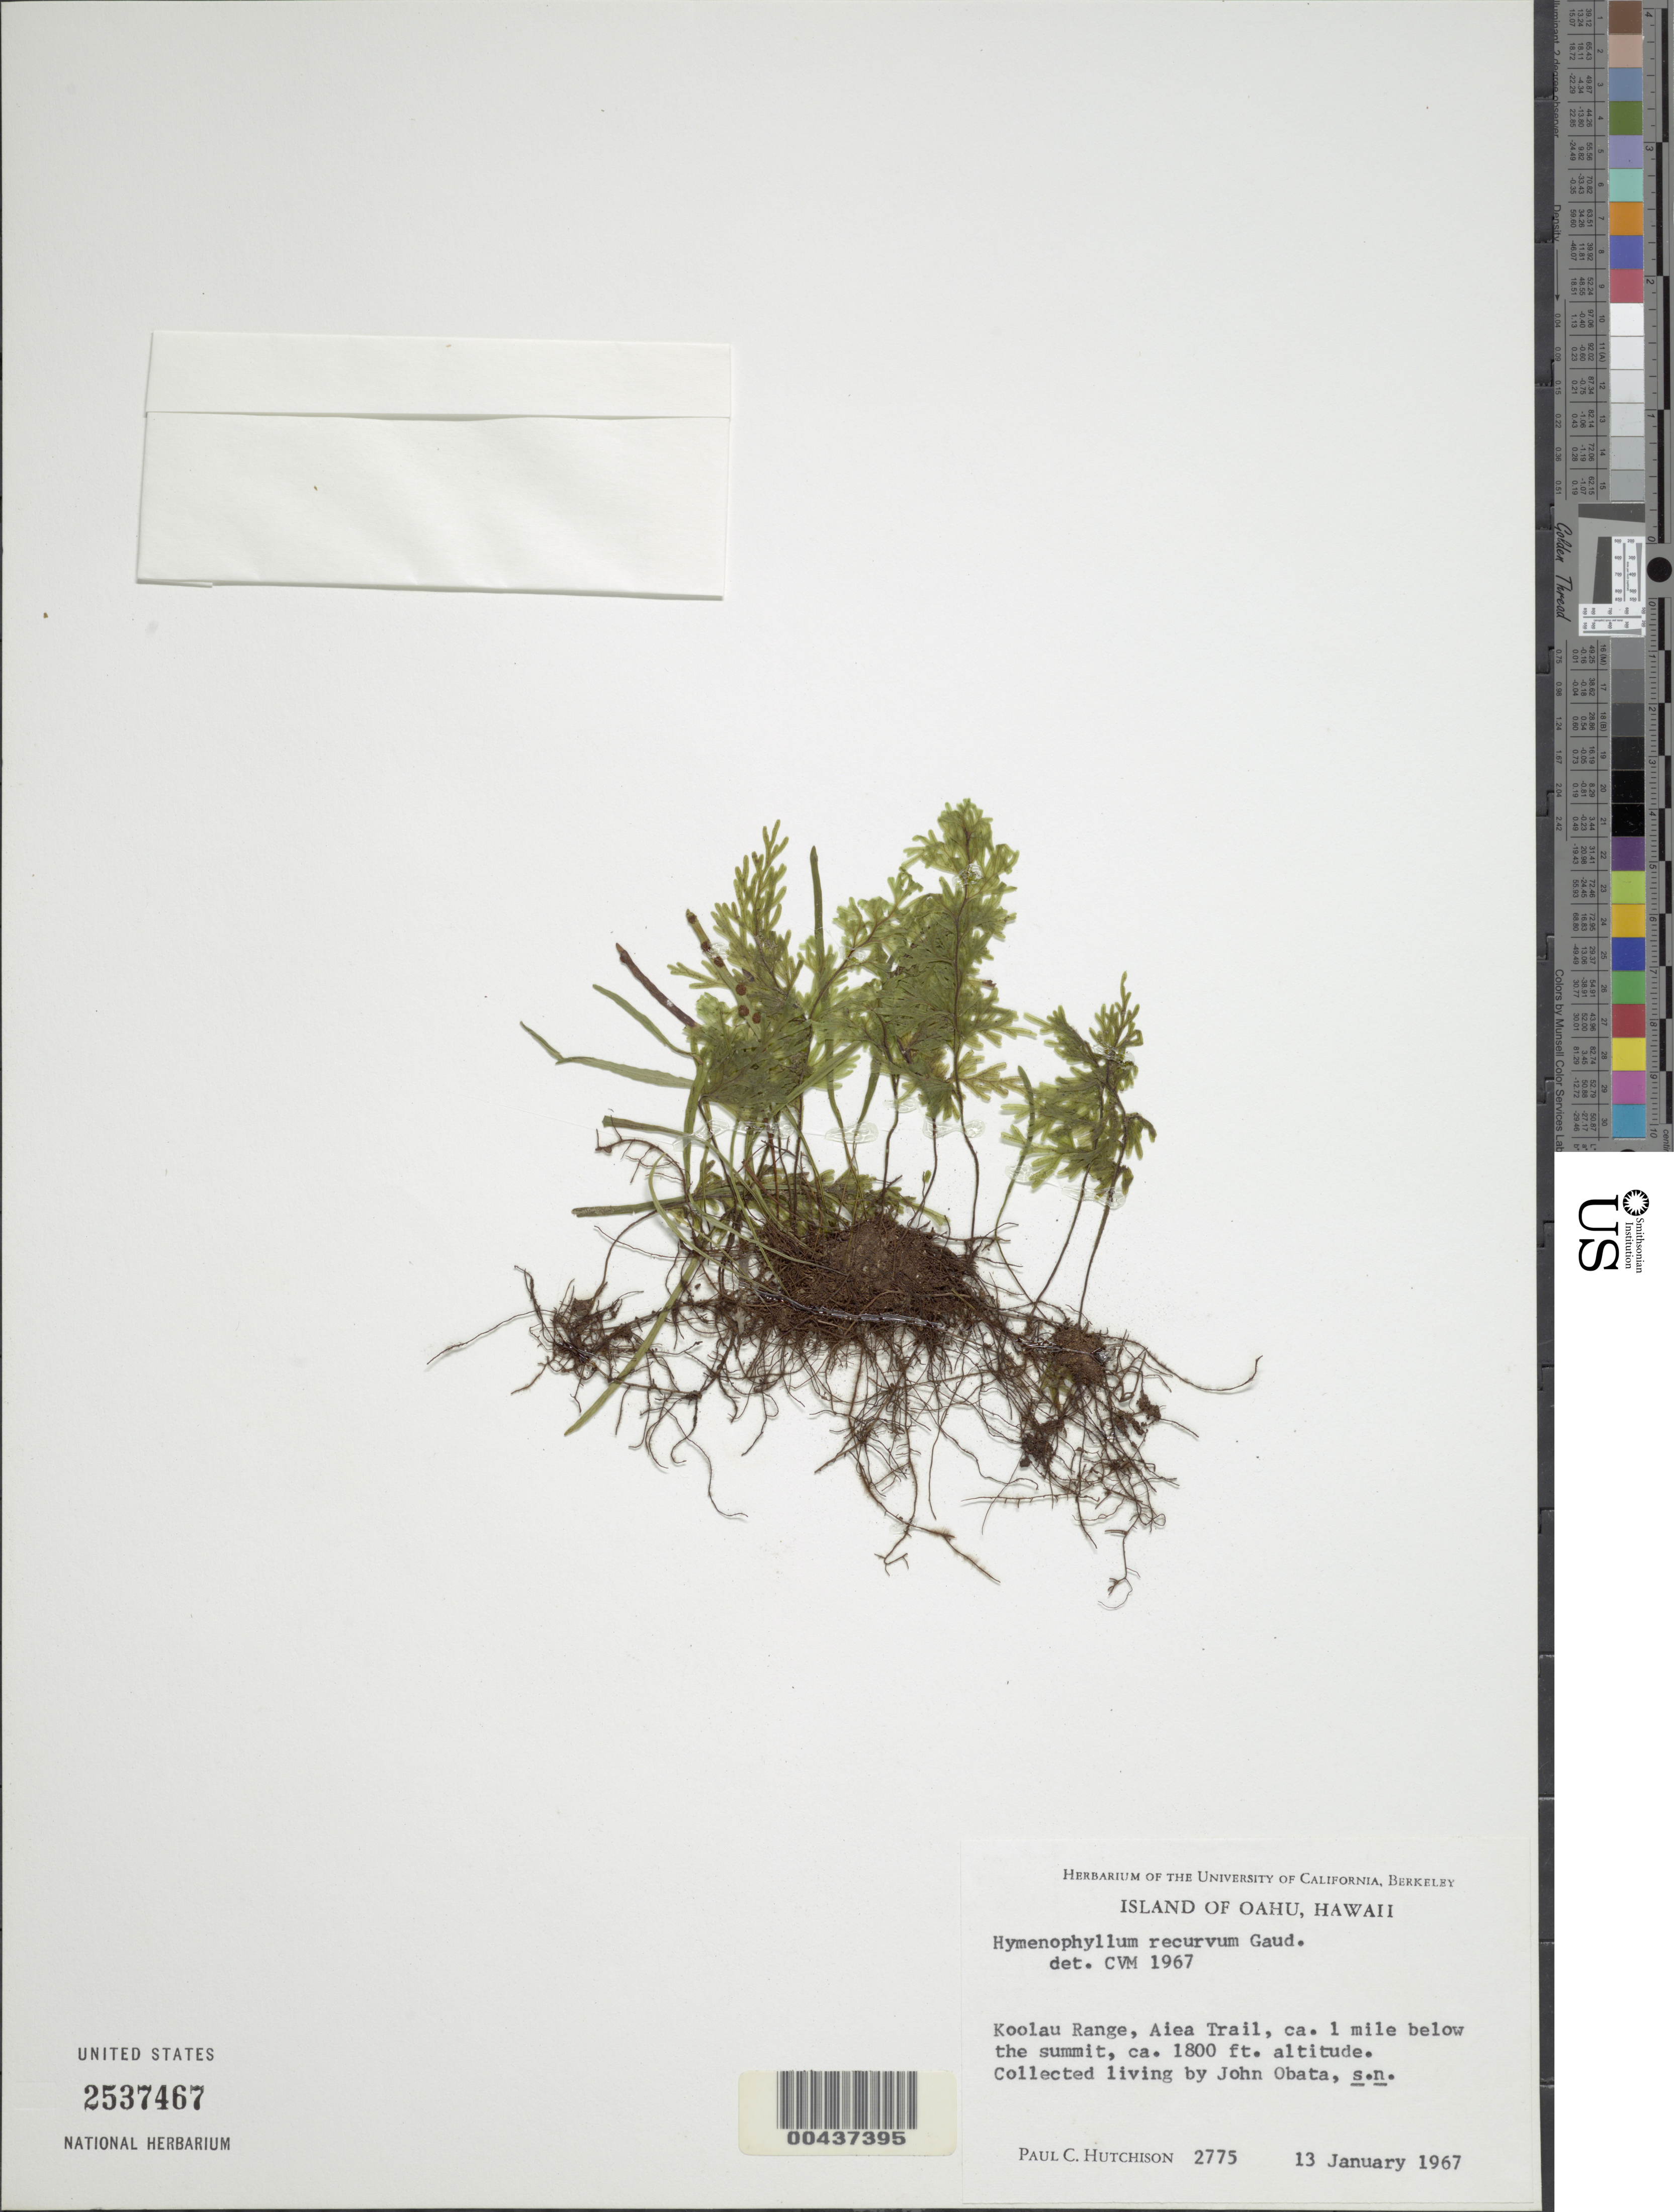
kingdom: Plantae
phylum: Tracheophyta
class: Polypodiopsida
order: Hymenophyllales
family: Hymenophyllaceae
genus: Hymenophyllum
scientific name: Hymenophyllum recurvum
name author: Gaudich.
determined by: Morton, C. V.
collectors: J. Obata & P. C. Hutchison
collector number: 2775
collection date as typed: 13 Jan 1967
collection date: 1967-01-13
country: United States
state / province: Hawaii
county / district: Honolulu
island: Oahu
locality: Koolau Range, Aiea Trail, ca 1 mi below the summit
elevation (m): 549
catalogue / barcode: US 2537467